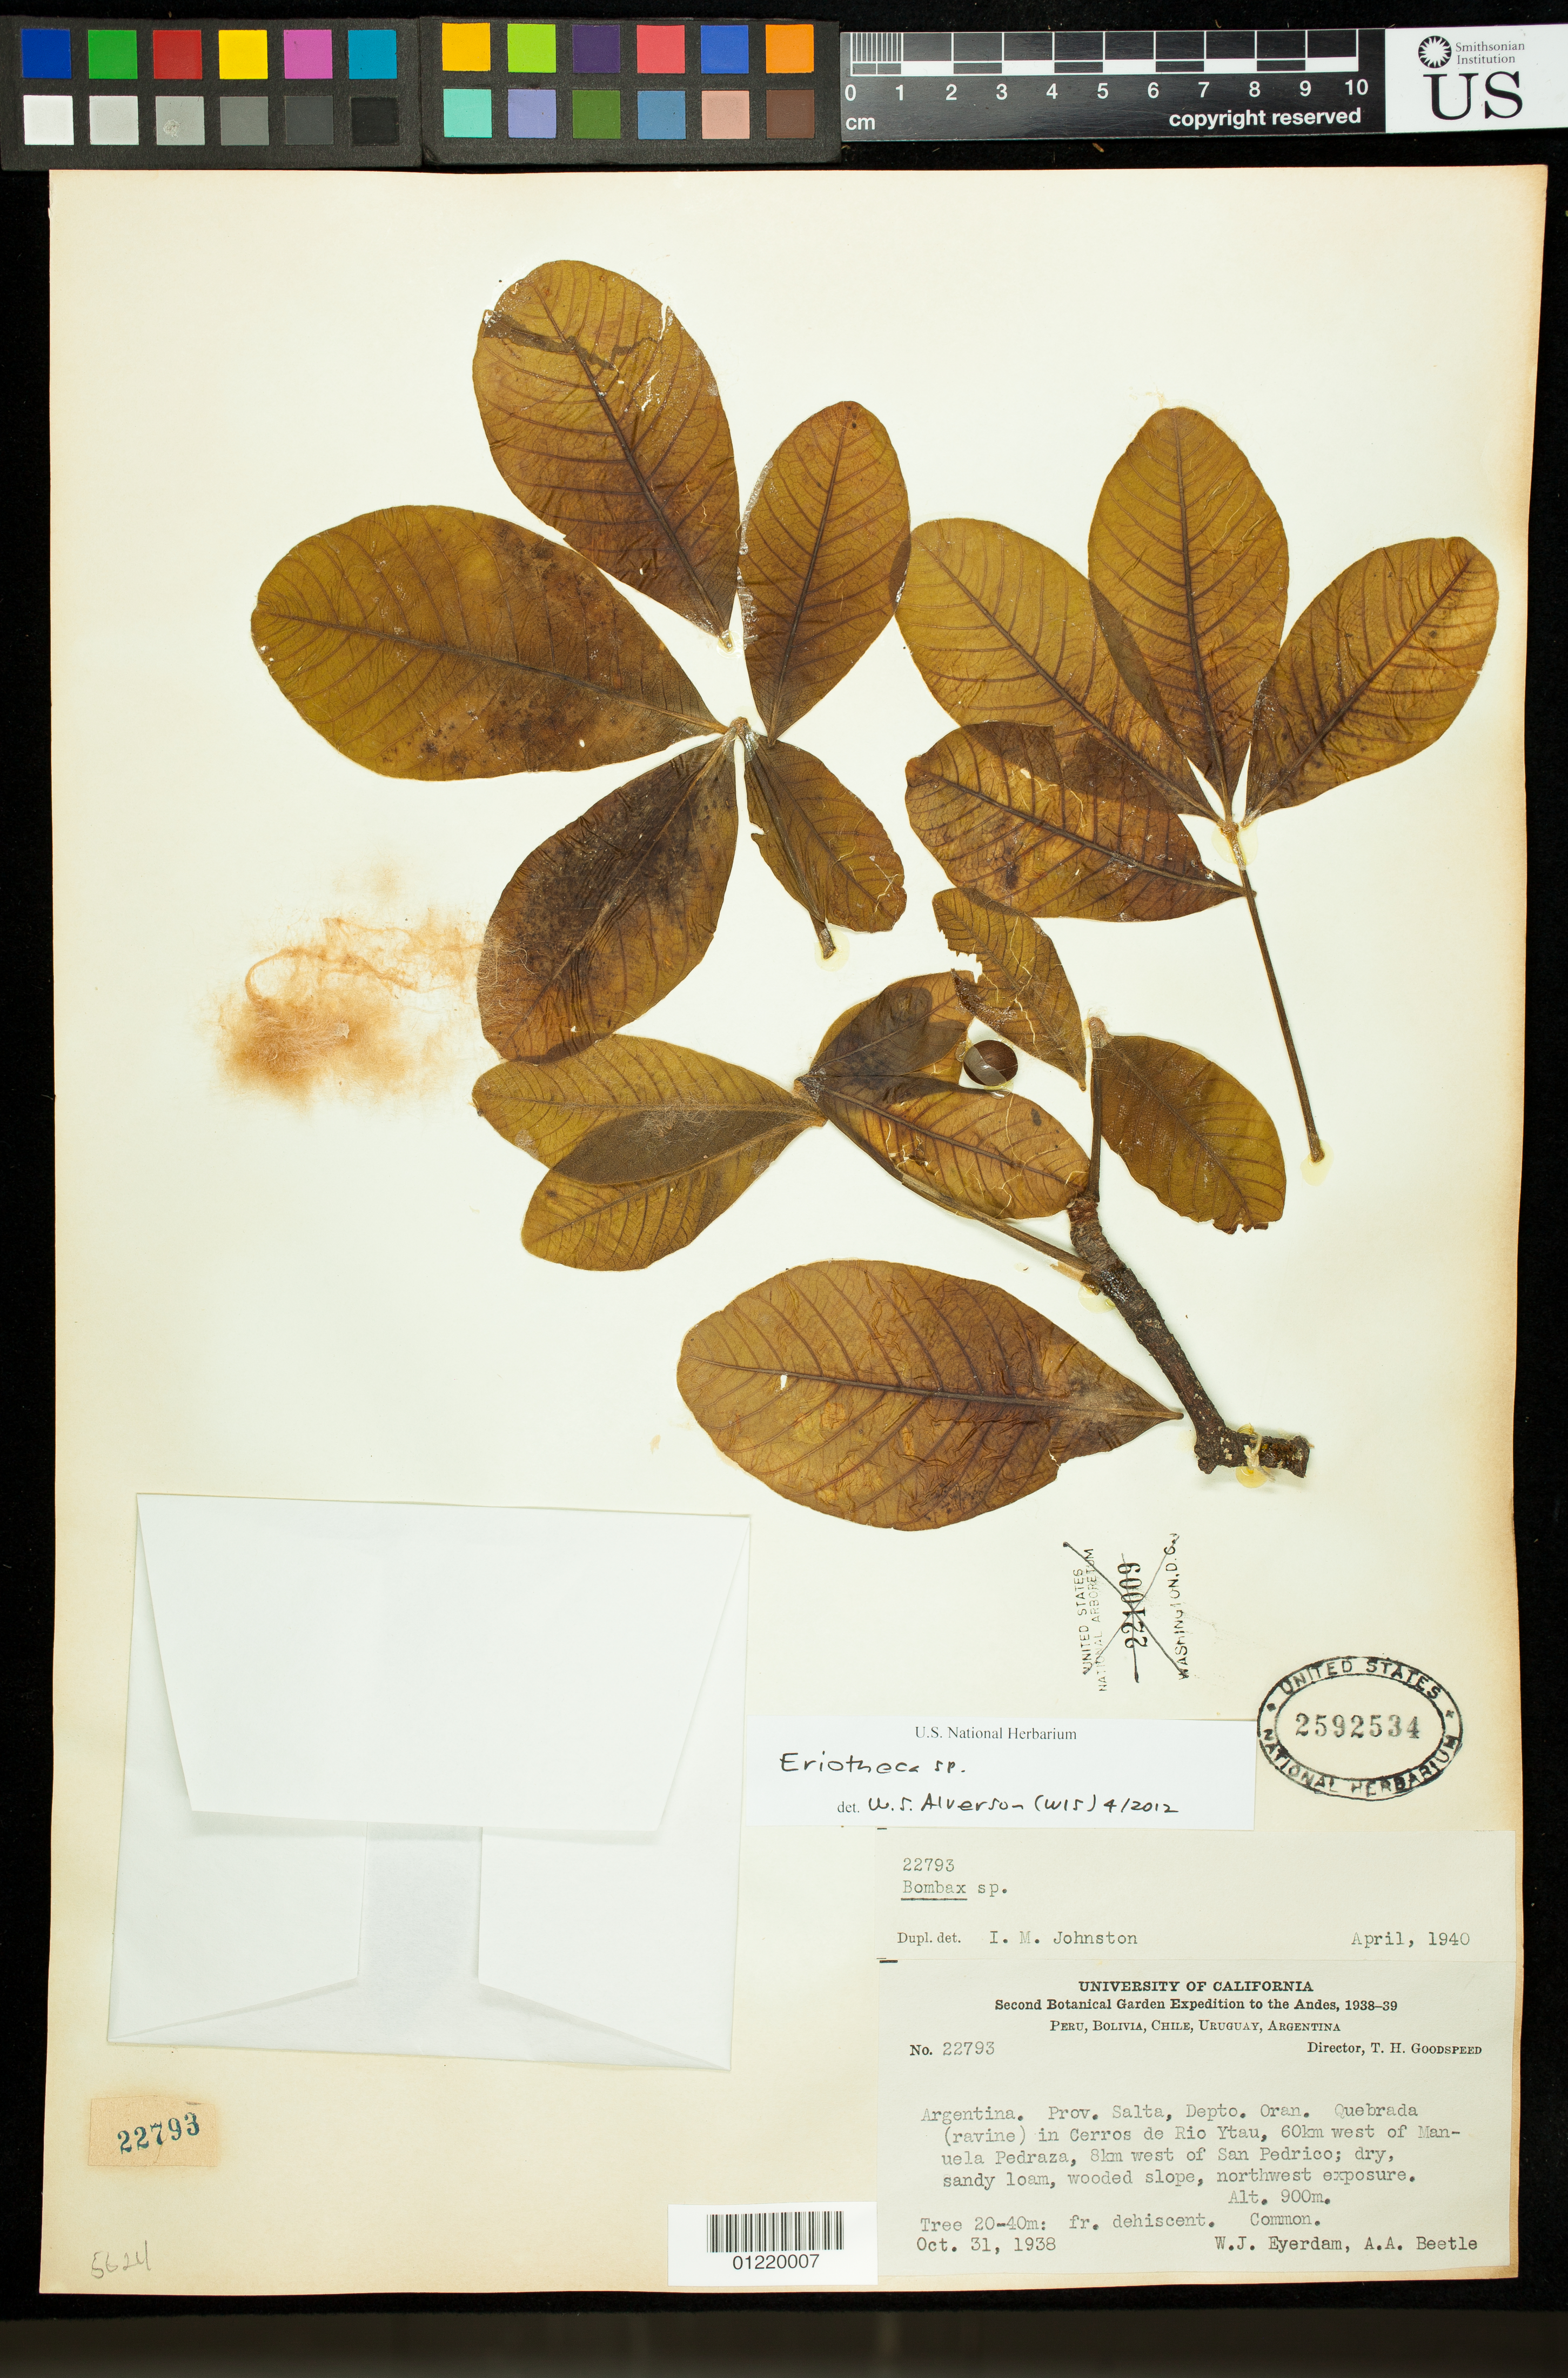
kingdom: Plantae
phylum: Tracheophyta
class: Magnoliopsida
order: Malvales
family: Malvaceae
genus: Pachira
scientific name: Pachira sp.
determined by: Dorr, Laurence J., Curator (BOT), Smithsonian Institution - National Museum of Natural History (UNITED STATES)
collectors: W. J. Eyerdam & A. A. Beetle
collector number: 22793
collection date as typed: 10/31/1938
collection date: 1938-10-31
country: Argentina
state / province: Salta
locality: Prov. Salta, Depto. Oran. Quebrada (ravine) in Cerros de Rio Ytau, 60 km west of Manuela Pedraza, 8 km west of San Pedrico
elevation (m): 900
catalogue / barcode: US 2592534